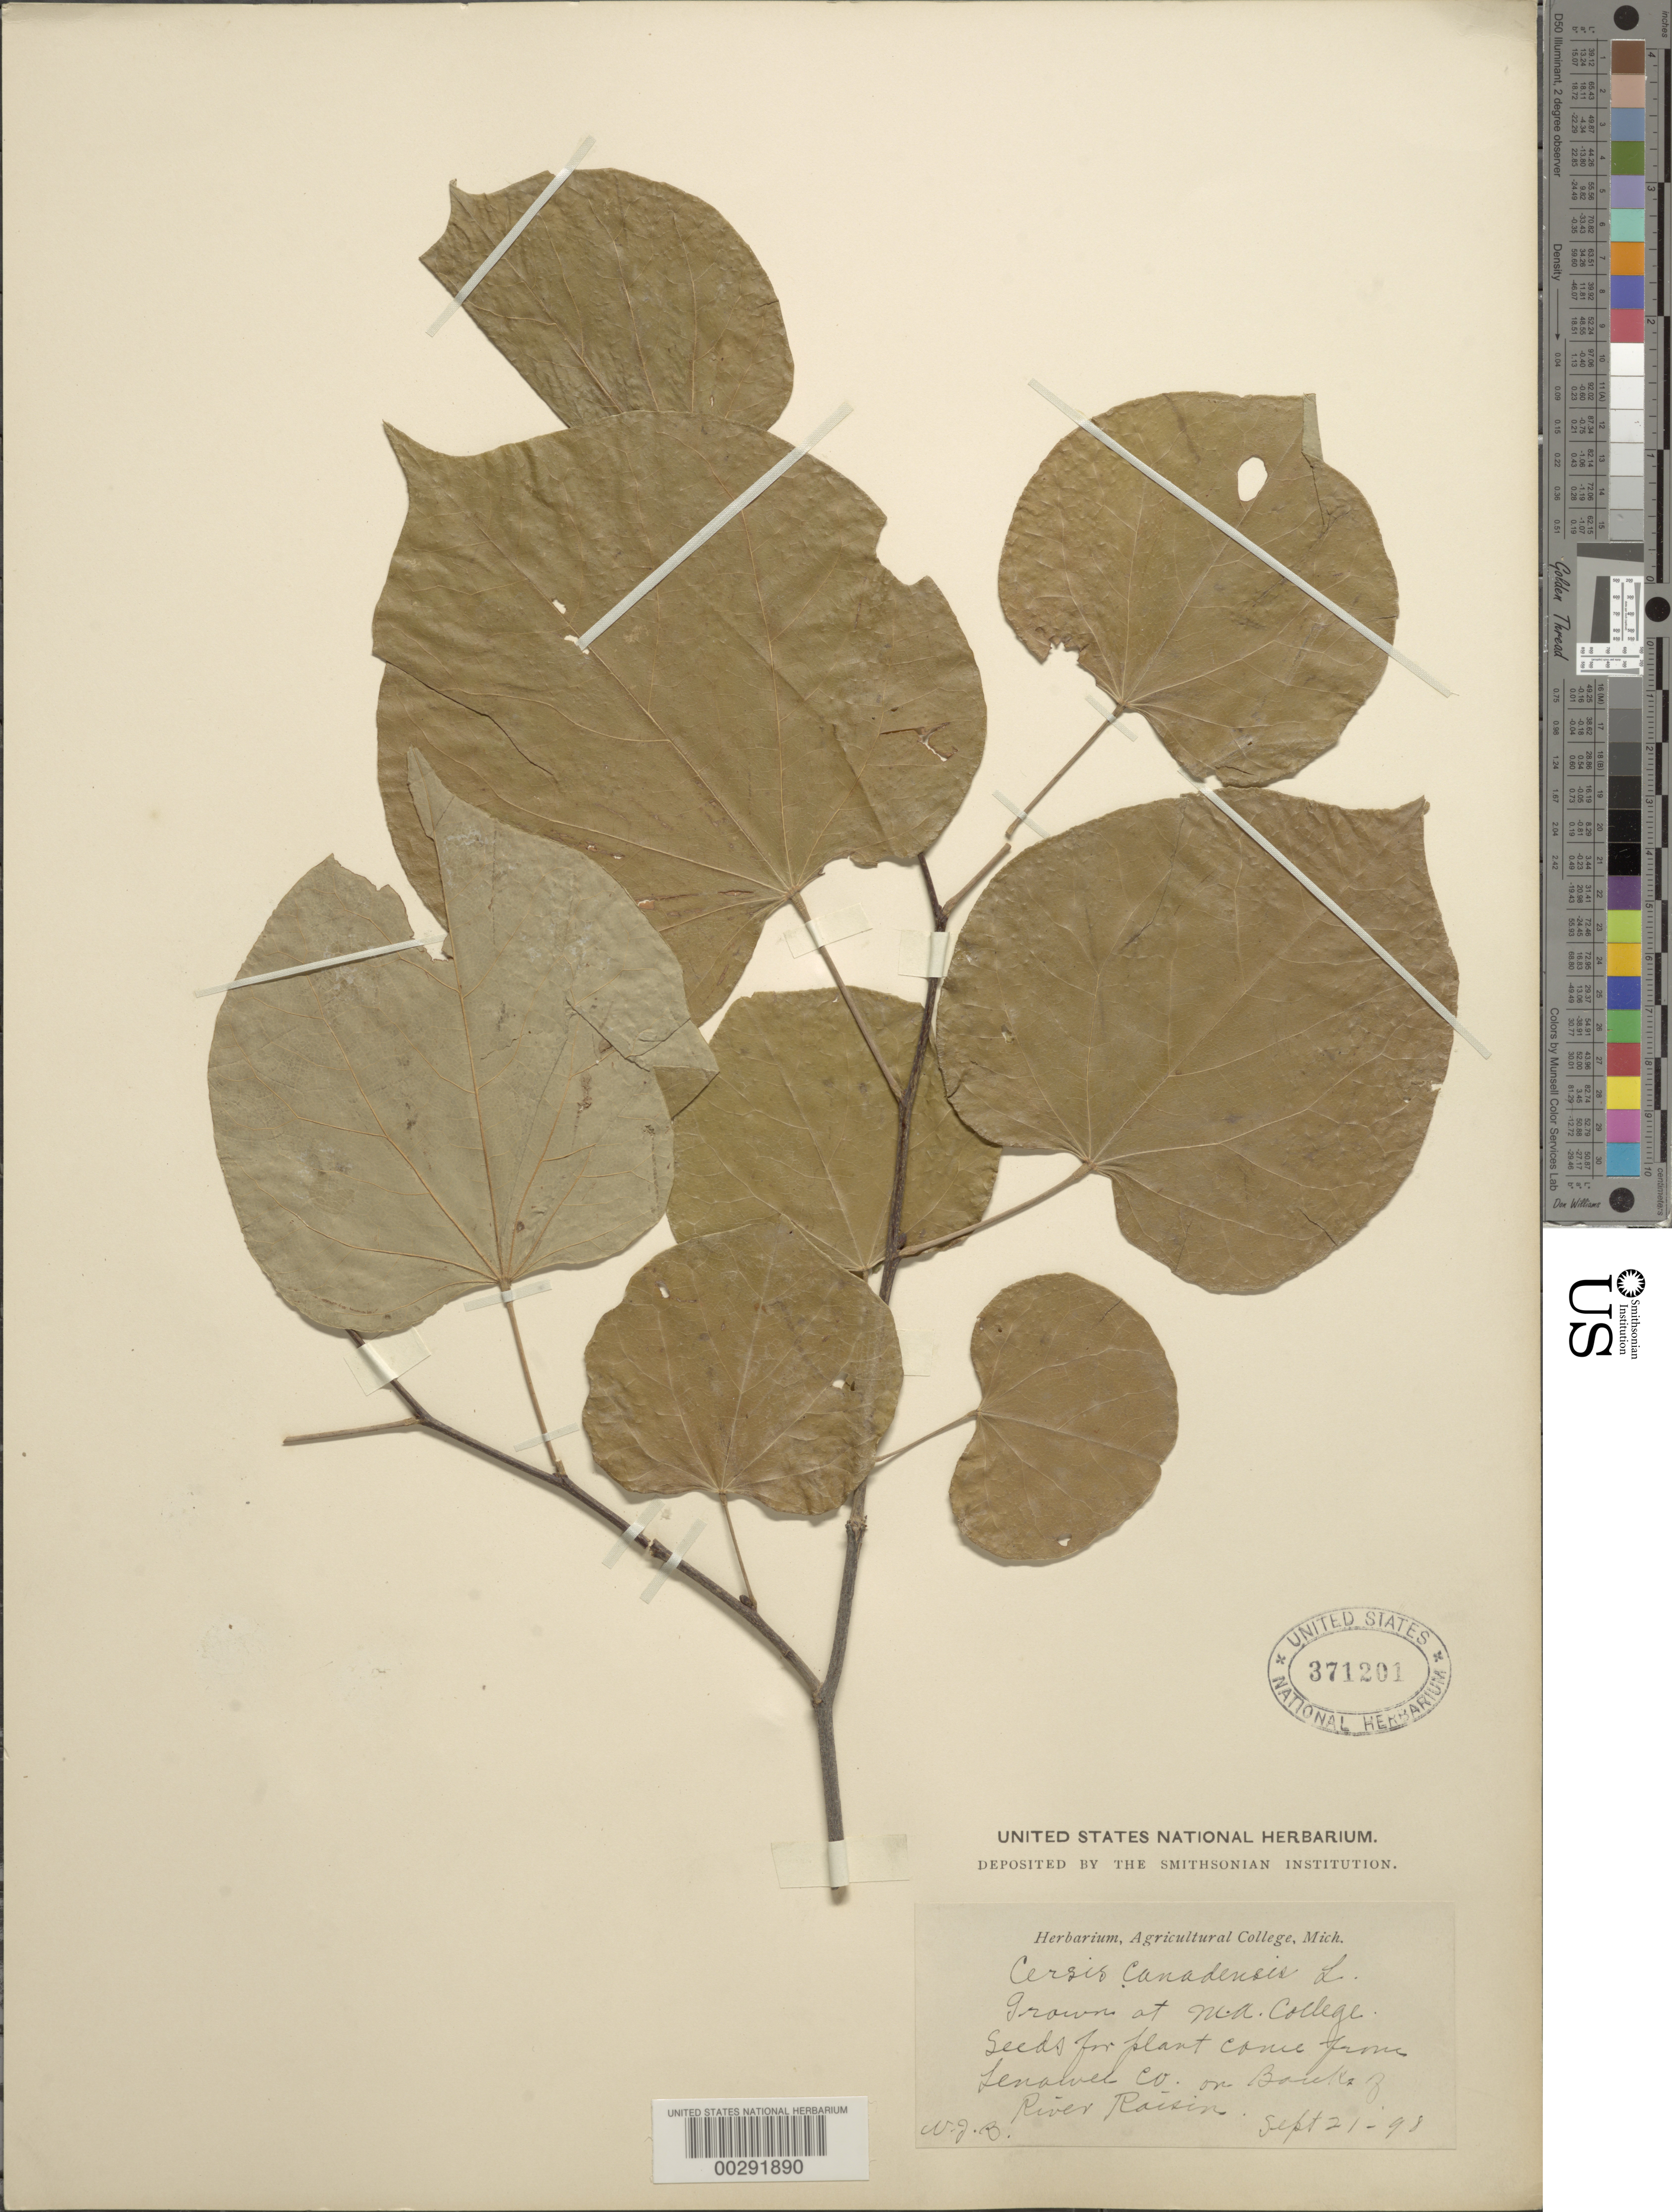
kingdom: Plantae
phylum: Tracheophyta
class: Magnoliopsida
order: Fabales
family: Fabaceae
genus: Cercis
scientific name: Cercis canadensis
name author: L.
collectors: W. J. Beal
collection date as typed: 21 Sep 1891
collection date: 1891-09-21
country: United States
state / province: Michigan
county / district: Lenawee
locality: River raisin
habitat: River bank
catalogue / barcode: US 371201